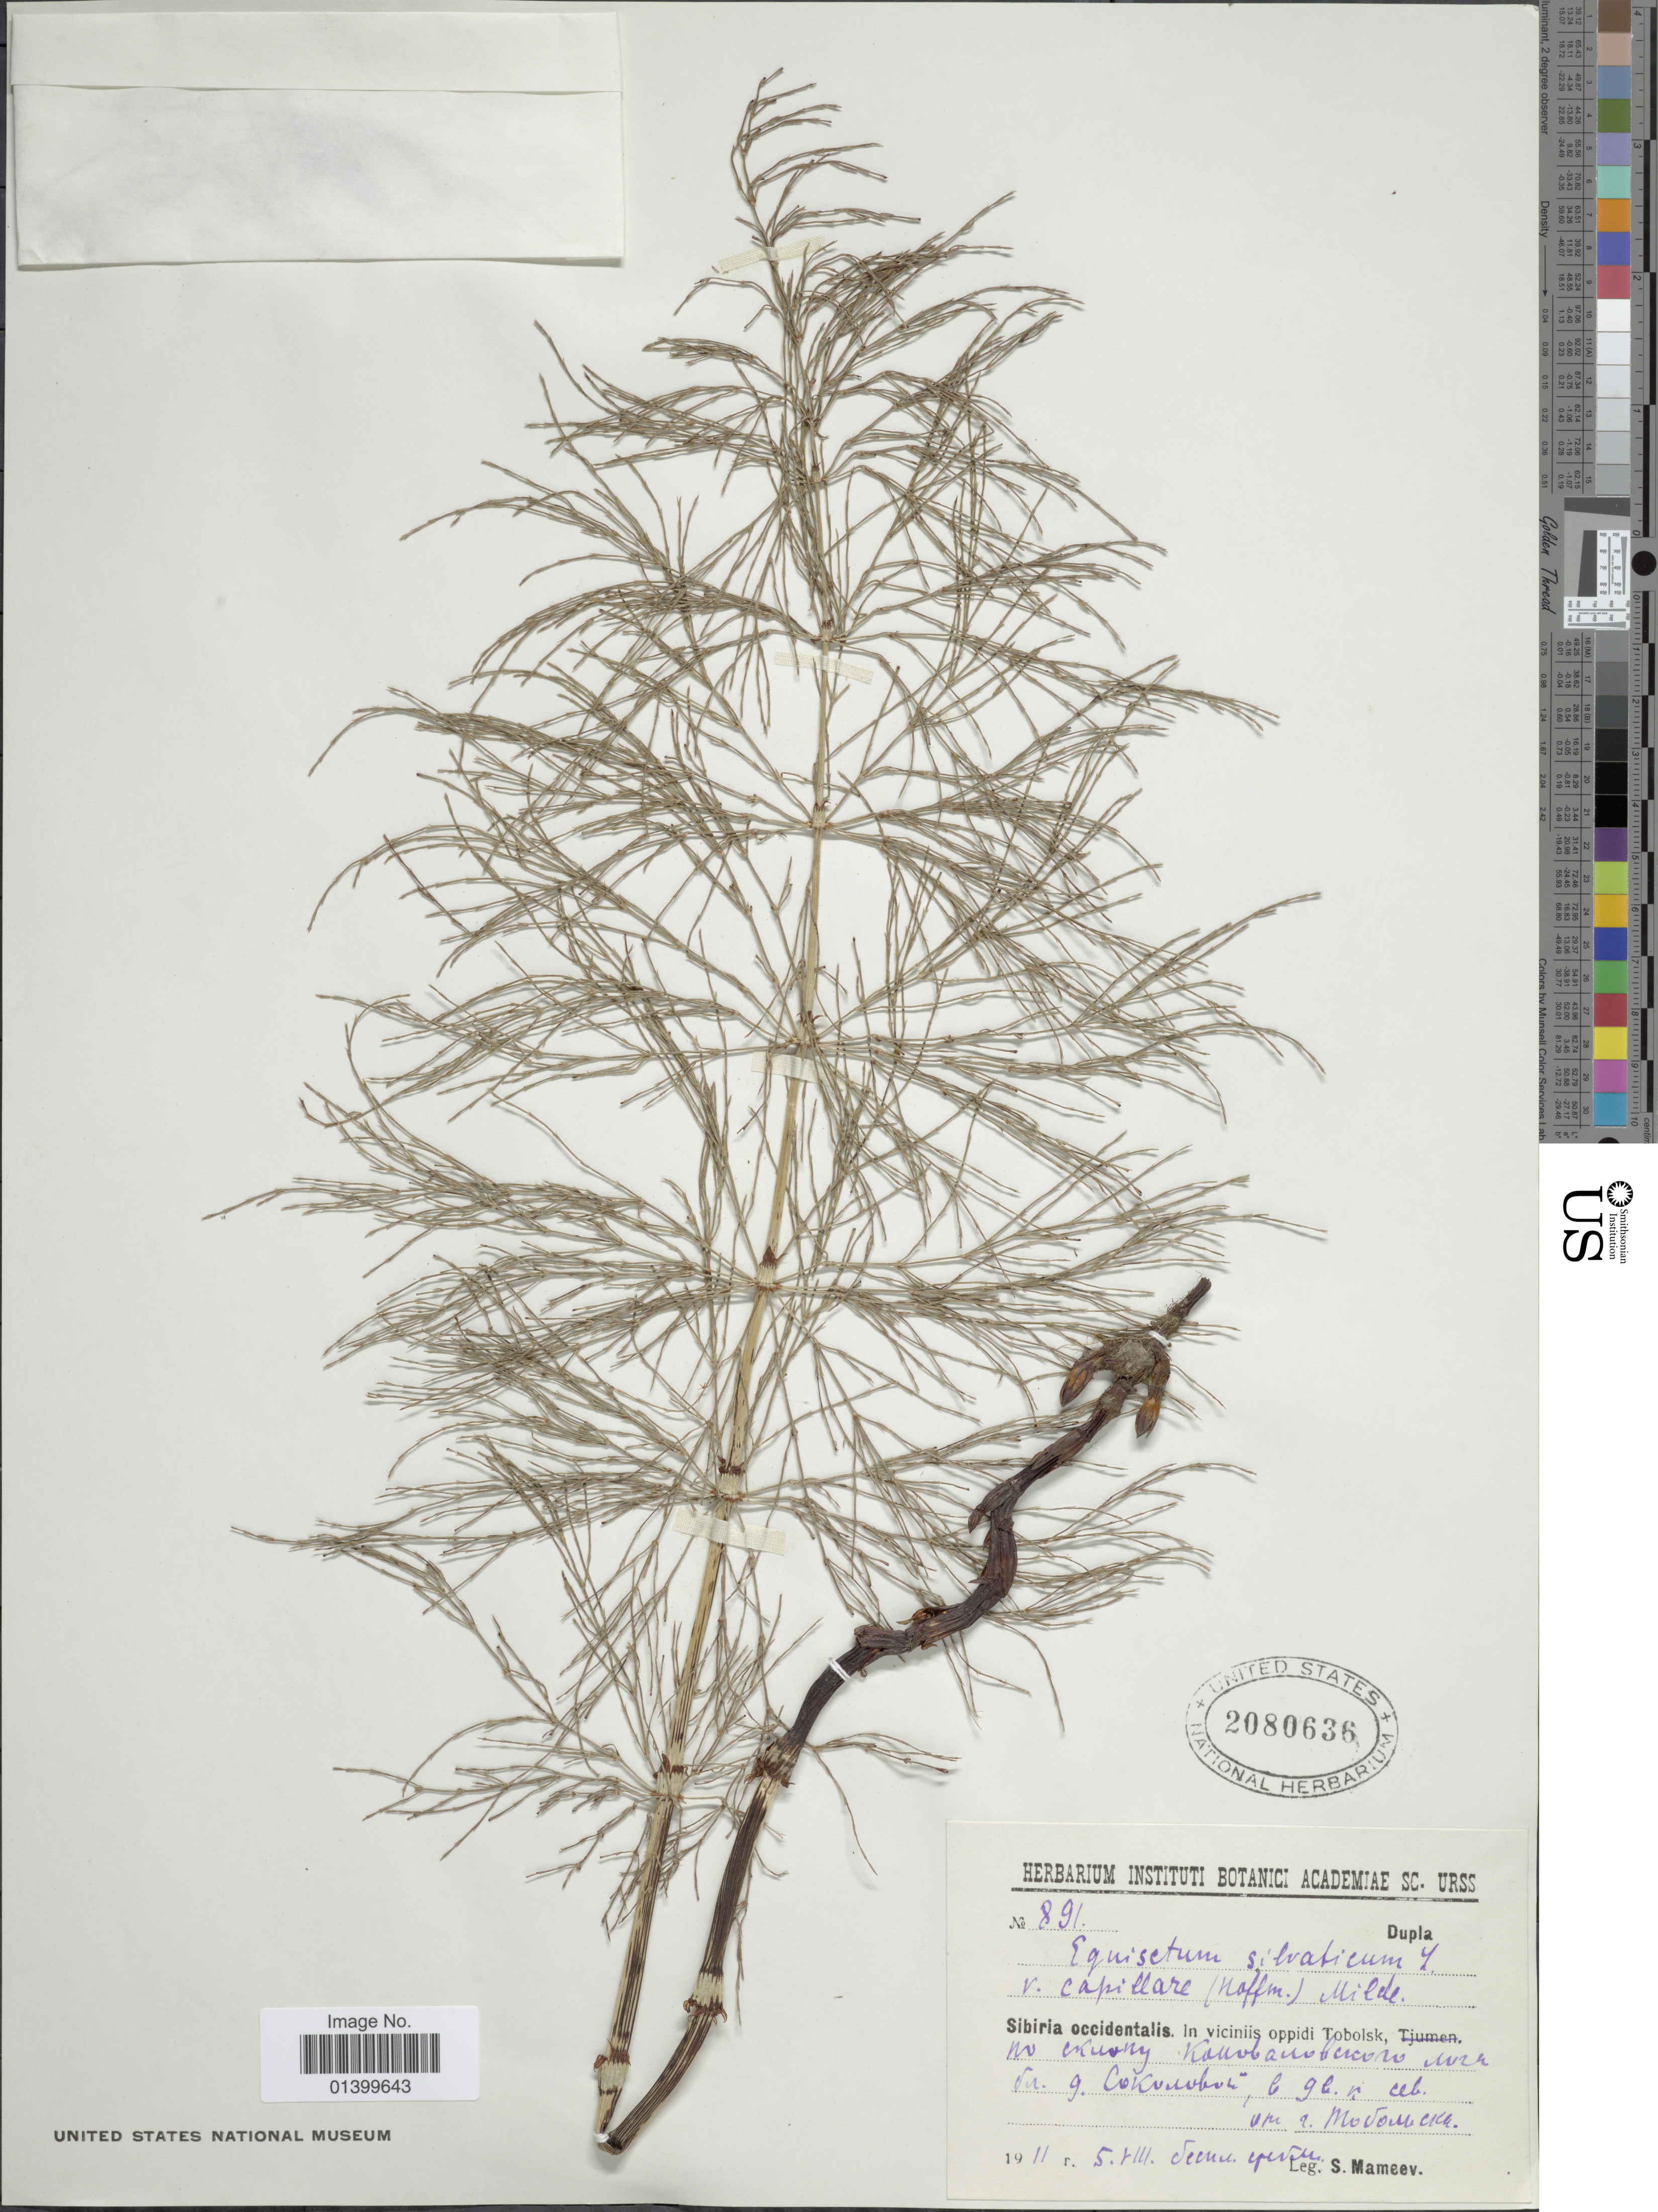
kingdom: Plantae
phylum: Tracheophyta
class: Polypodiopsida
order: Equisetales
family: Equisetaceae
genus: Equisetum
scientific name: Equisetum sylvaticum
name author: L.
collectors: S. Mameev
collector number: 891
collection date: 1911-08-05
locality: Sibiria occidentalis. In viciniis oppidi Tobolsk, no Ckuony Kauvbano cerco ro [illegible text]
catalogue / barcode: US 2080636